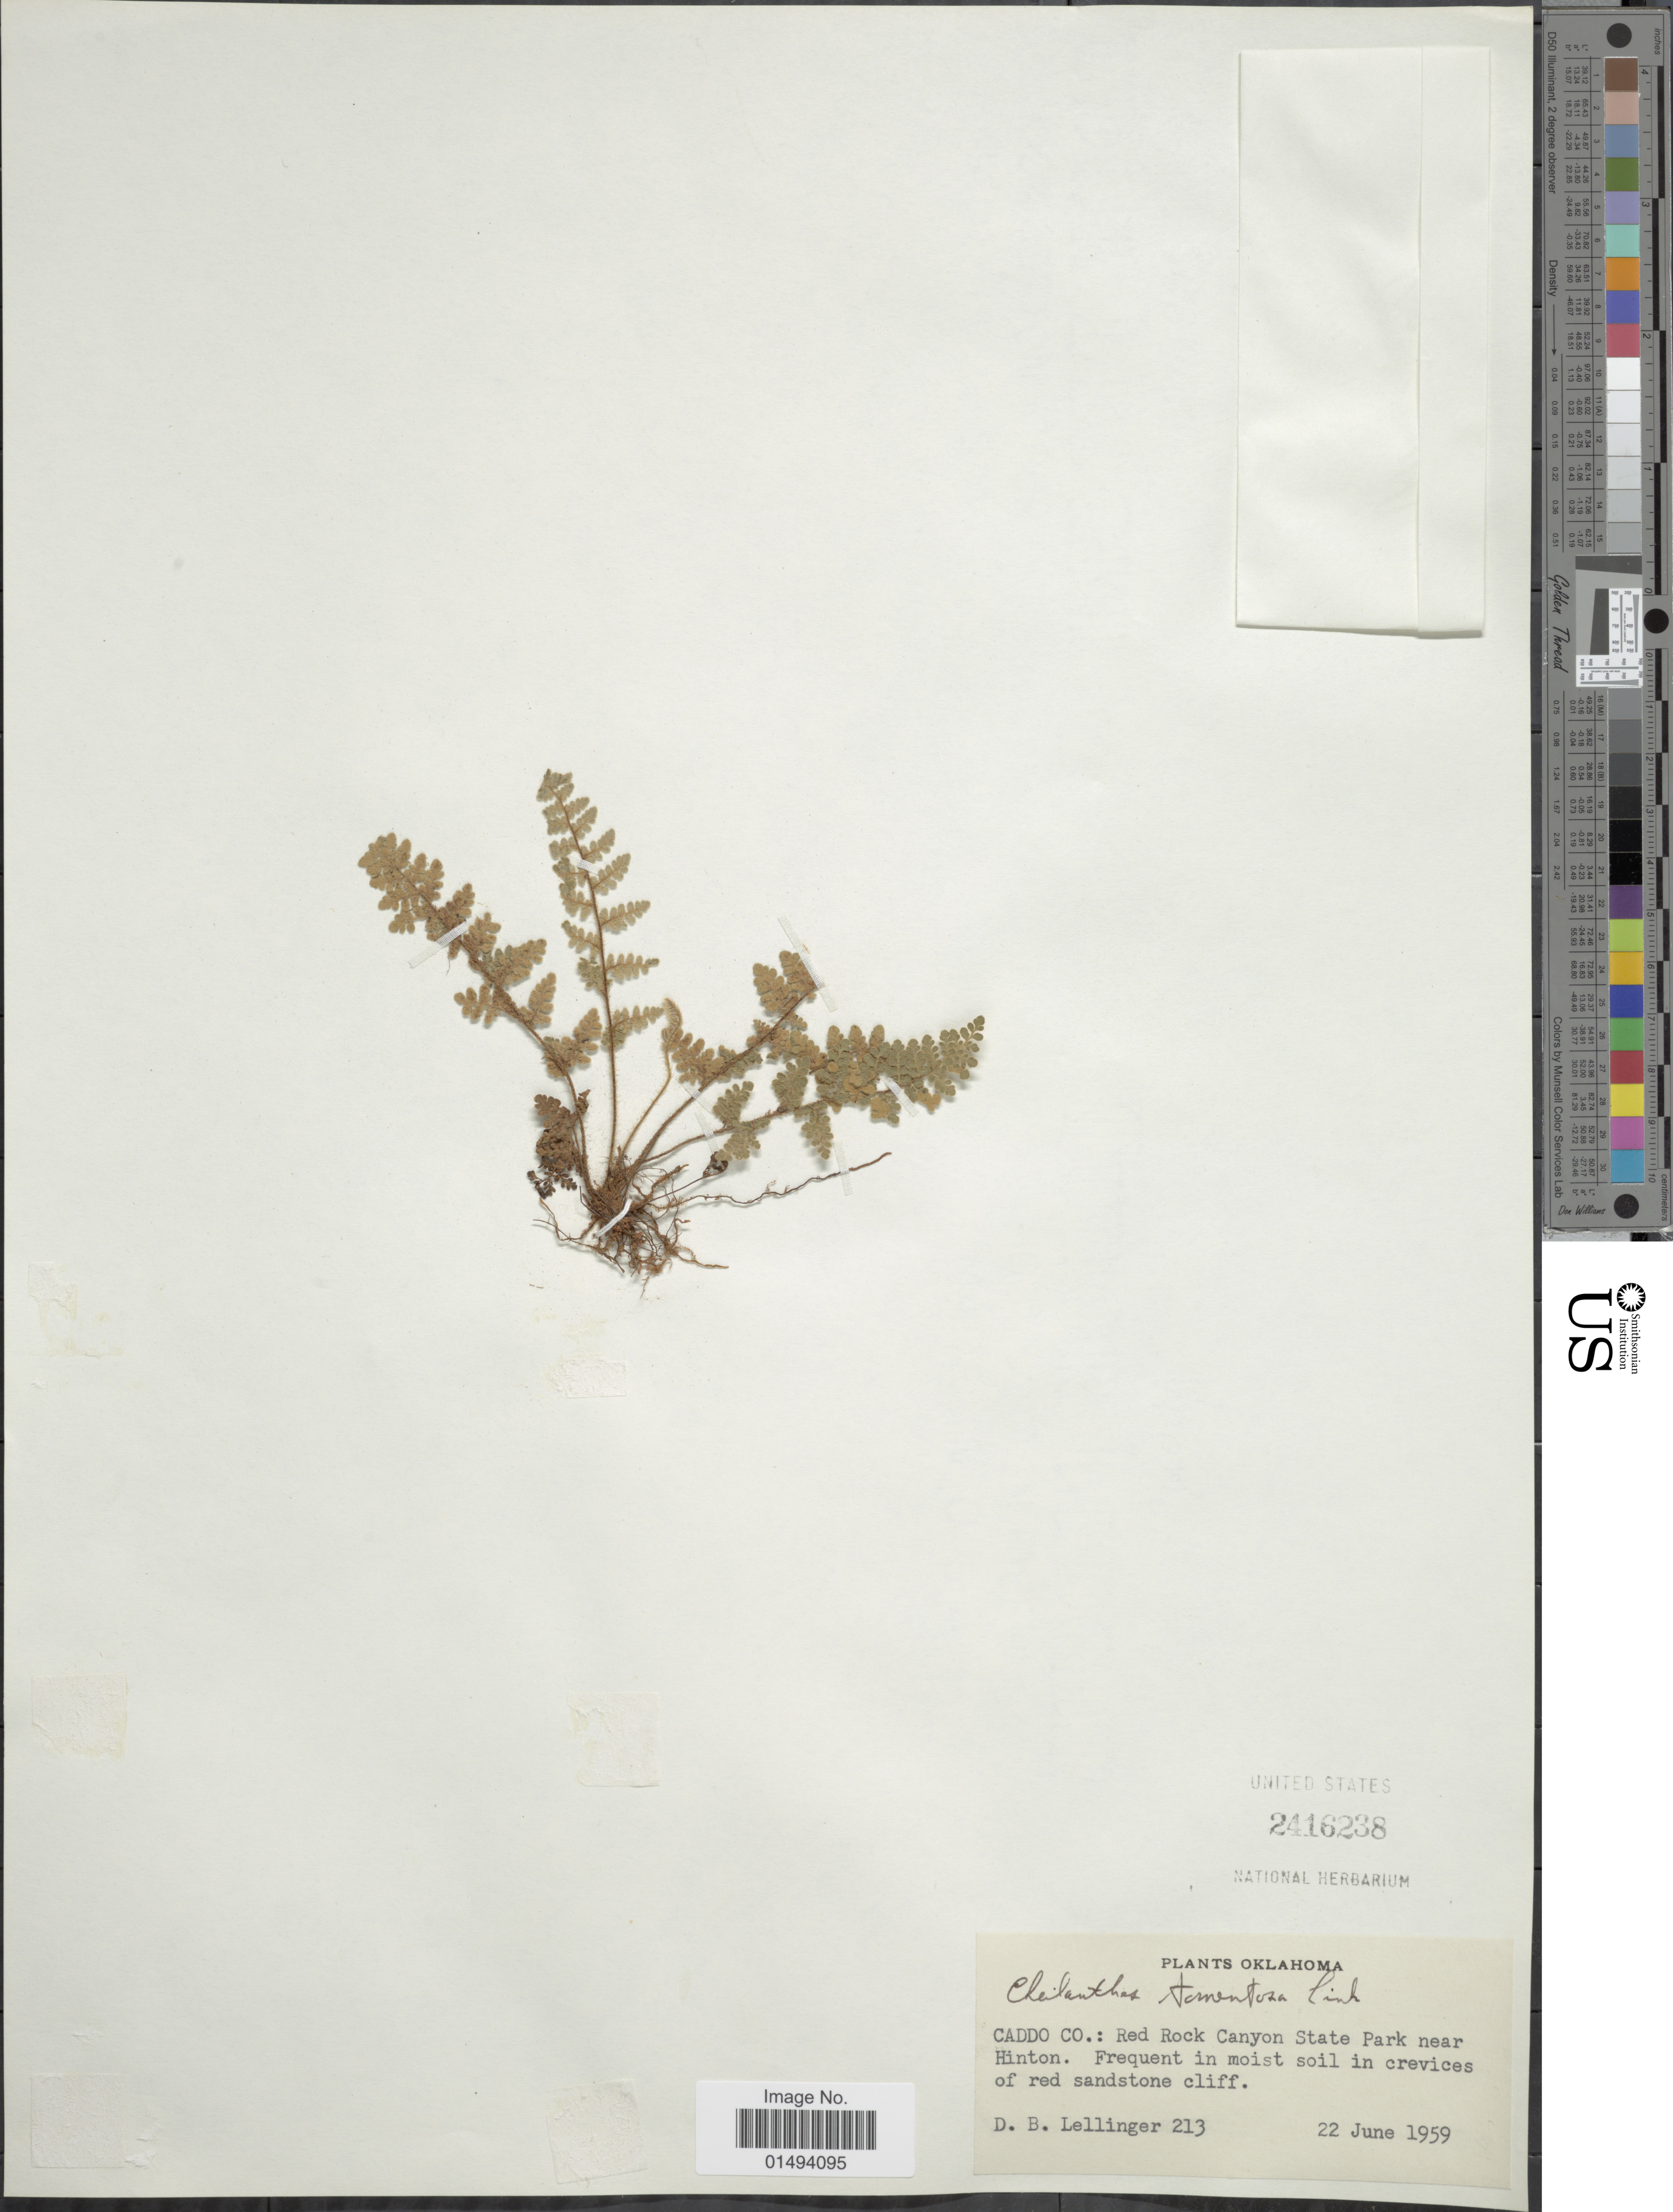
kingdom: Plantae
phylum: Tracheophyta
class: Polypodiopsida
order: Polypodiales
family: Pteridaceae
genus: Myriopteris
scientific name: Myriopteris tomentosa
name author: (Link) Fée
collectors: D. B. Lellinger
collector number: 213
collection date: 1959-06-22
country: United States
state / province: Oklahoma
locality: Oklahoma, Caddo Co.: Red Rock Canyon State Park near Hinton. Frequent in moist soil in crevices of red sandstone cliff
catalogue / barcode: US 2416238